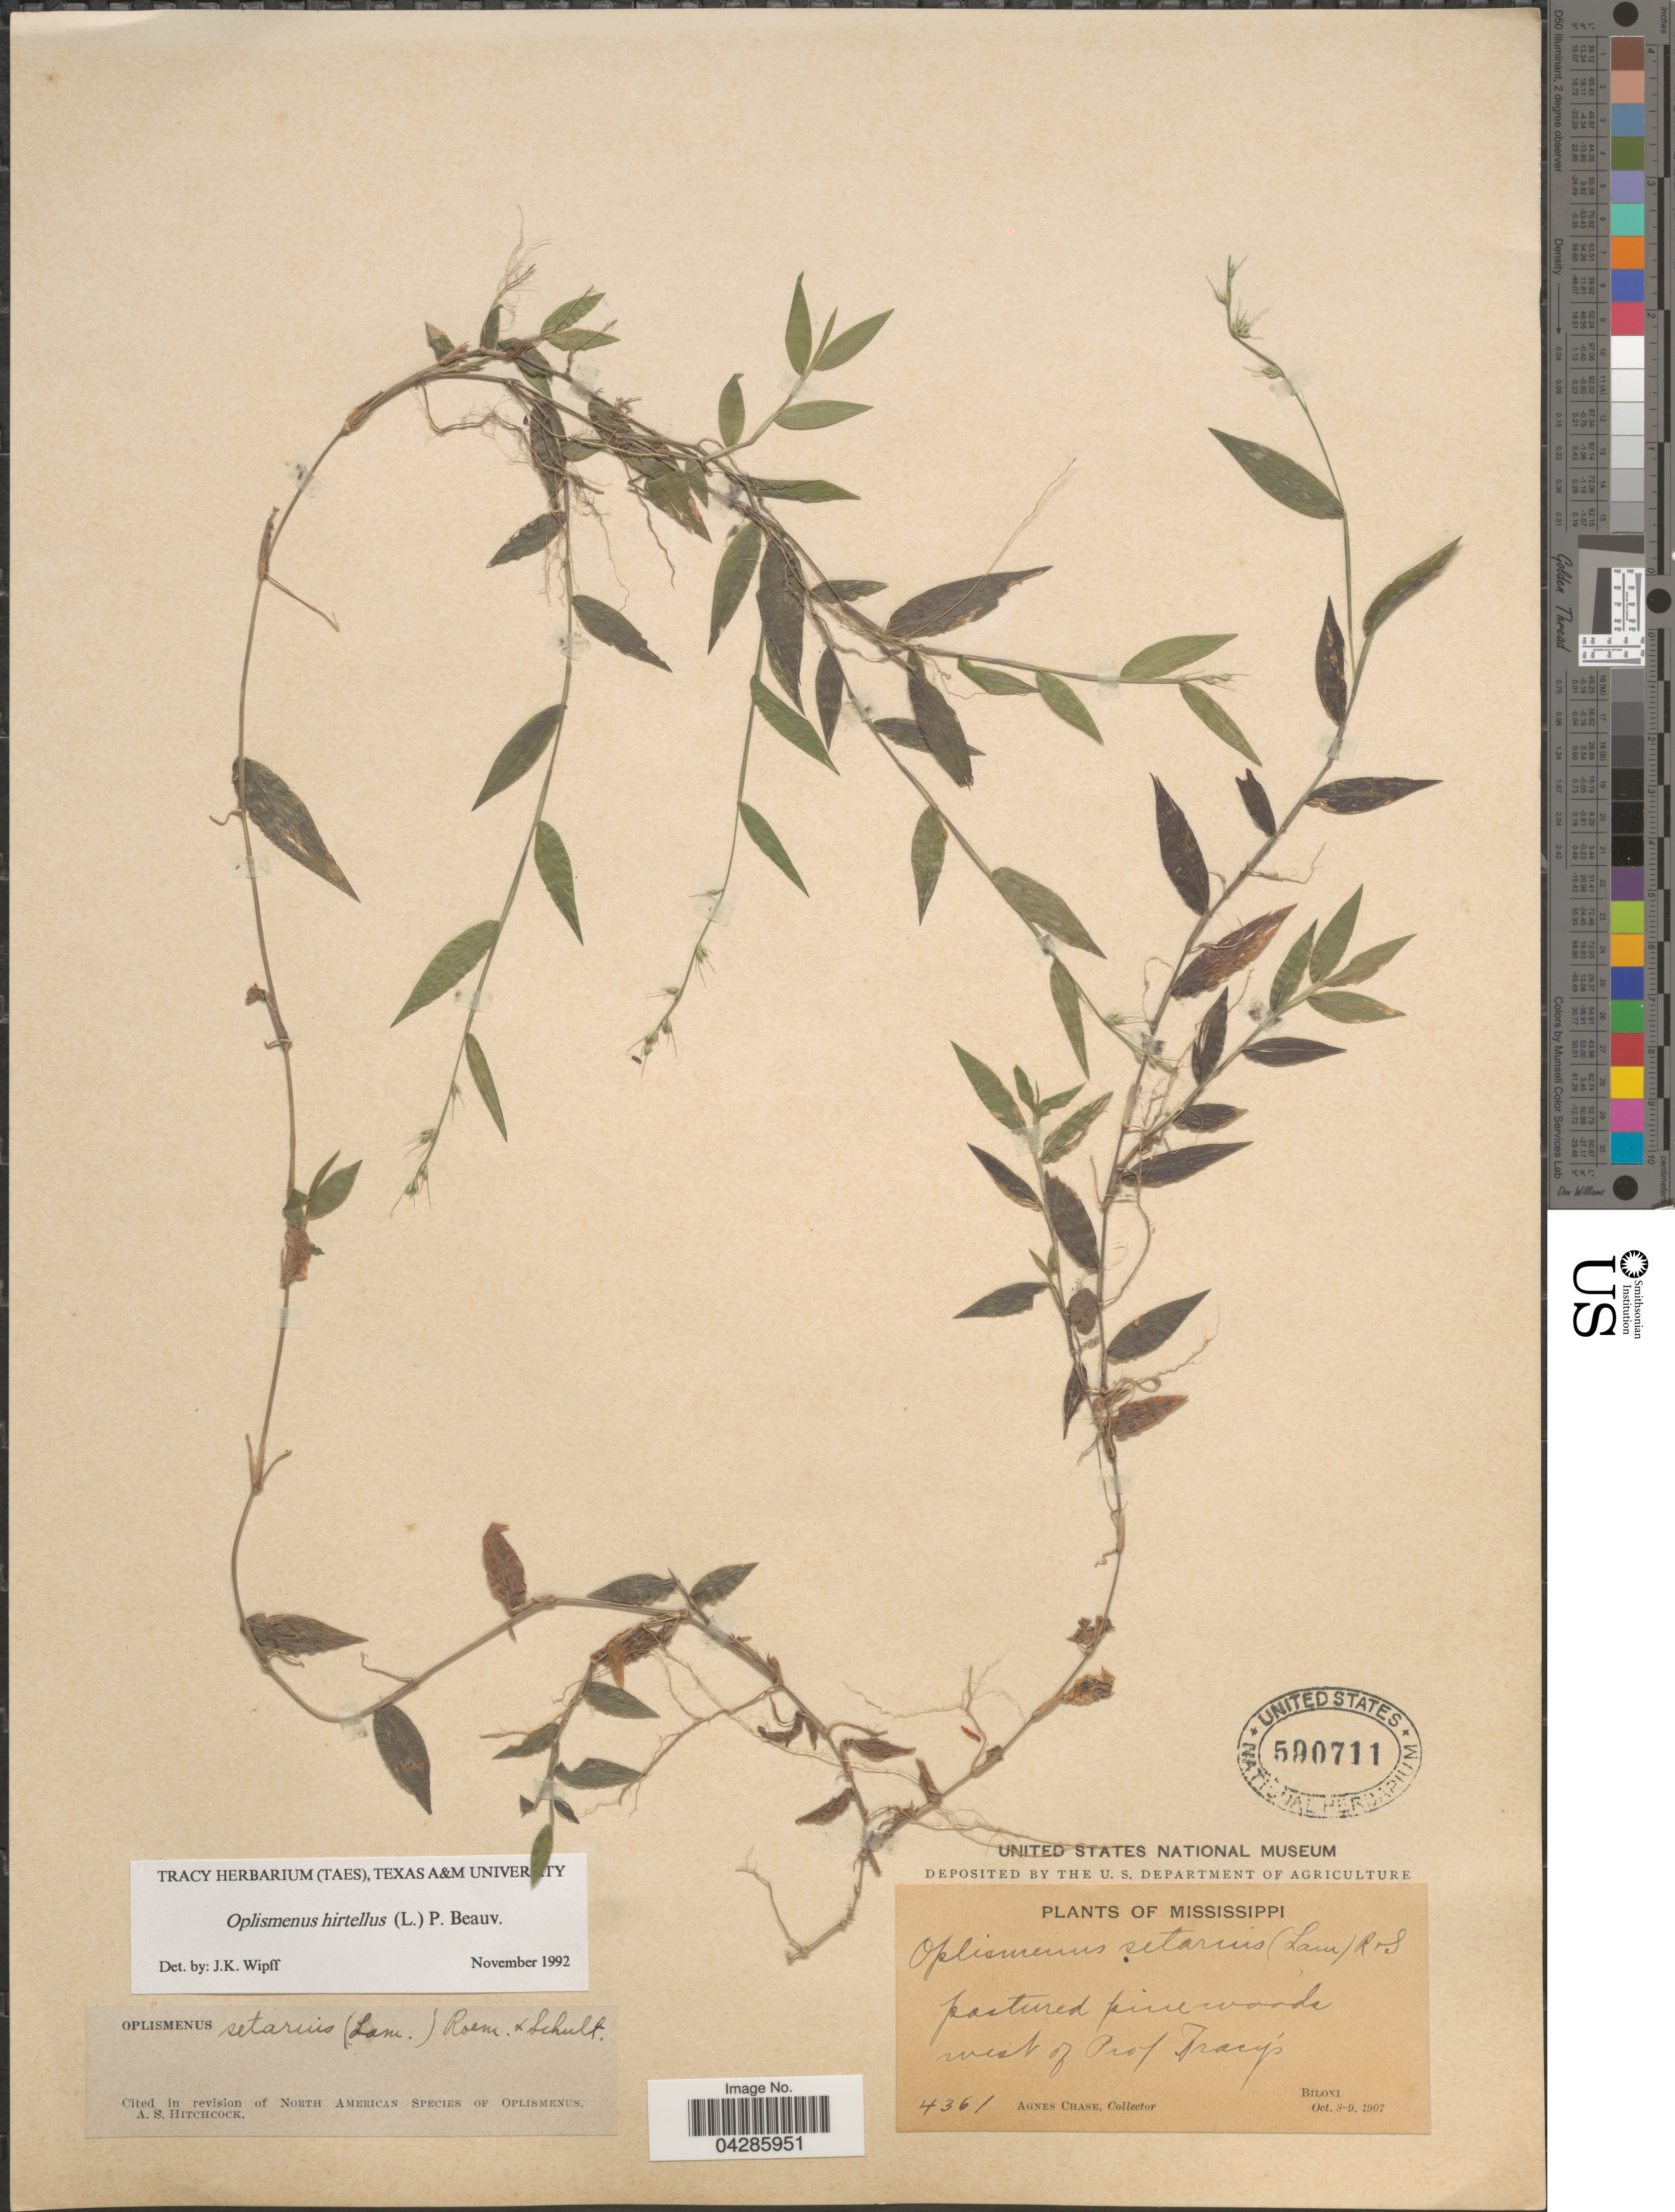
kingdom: Plantae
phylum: Tracheophyta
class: Liliopsida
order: Poales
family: Poaceae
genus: Oplismenus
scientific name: Oplismenus hirtellus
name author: (L.) P. Beauv.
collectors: A. Chase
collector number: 4361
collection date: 1907-10-08/1907-10-09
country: United States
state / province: Mississippi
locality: Pastured pine woods west of Prof Tracy's. Biloxi.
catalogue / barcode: US 590711